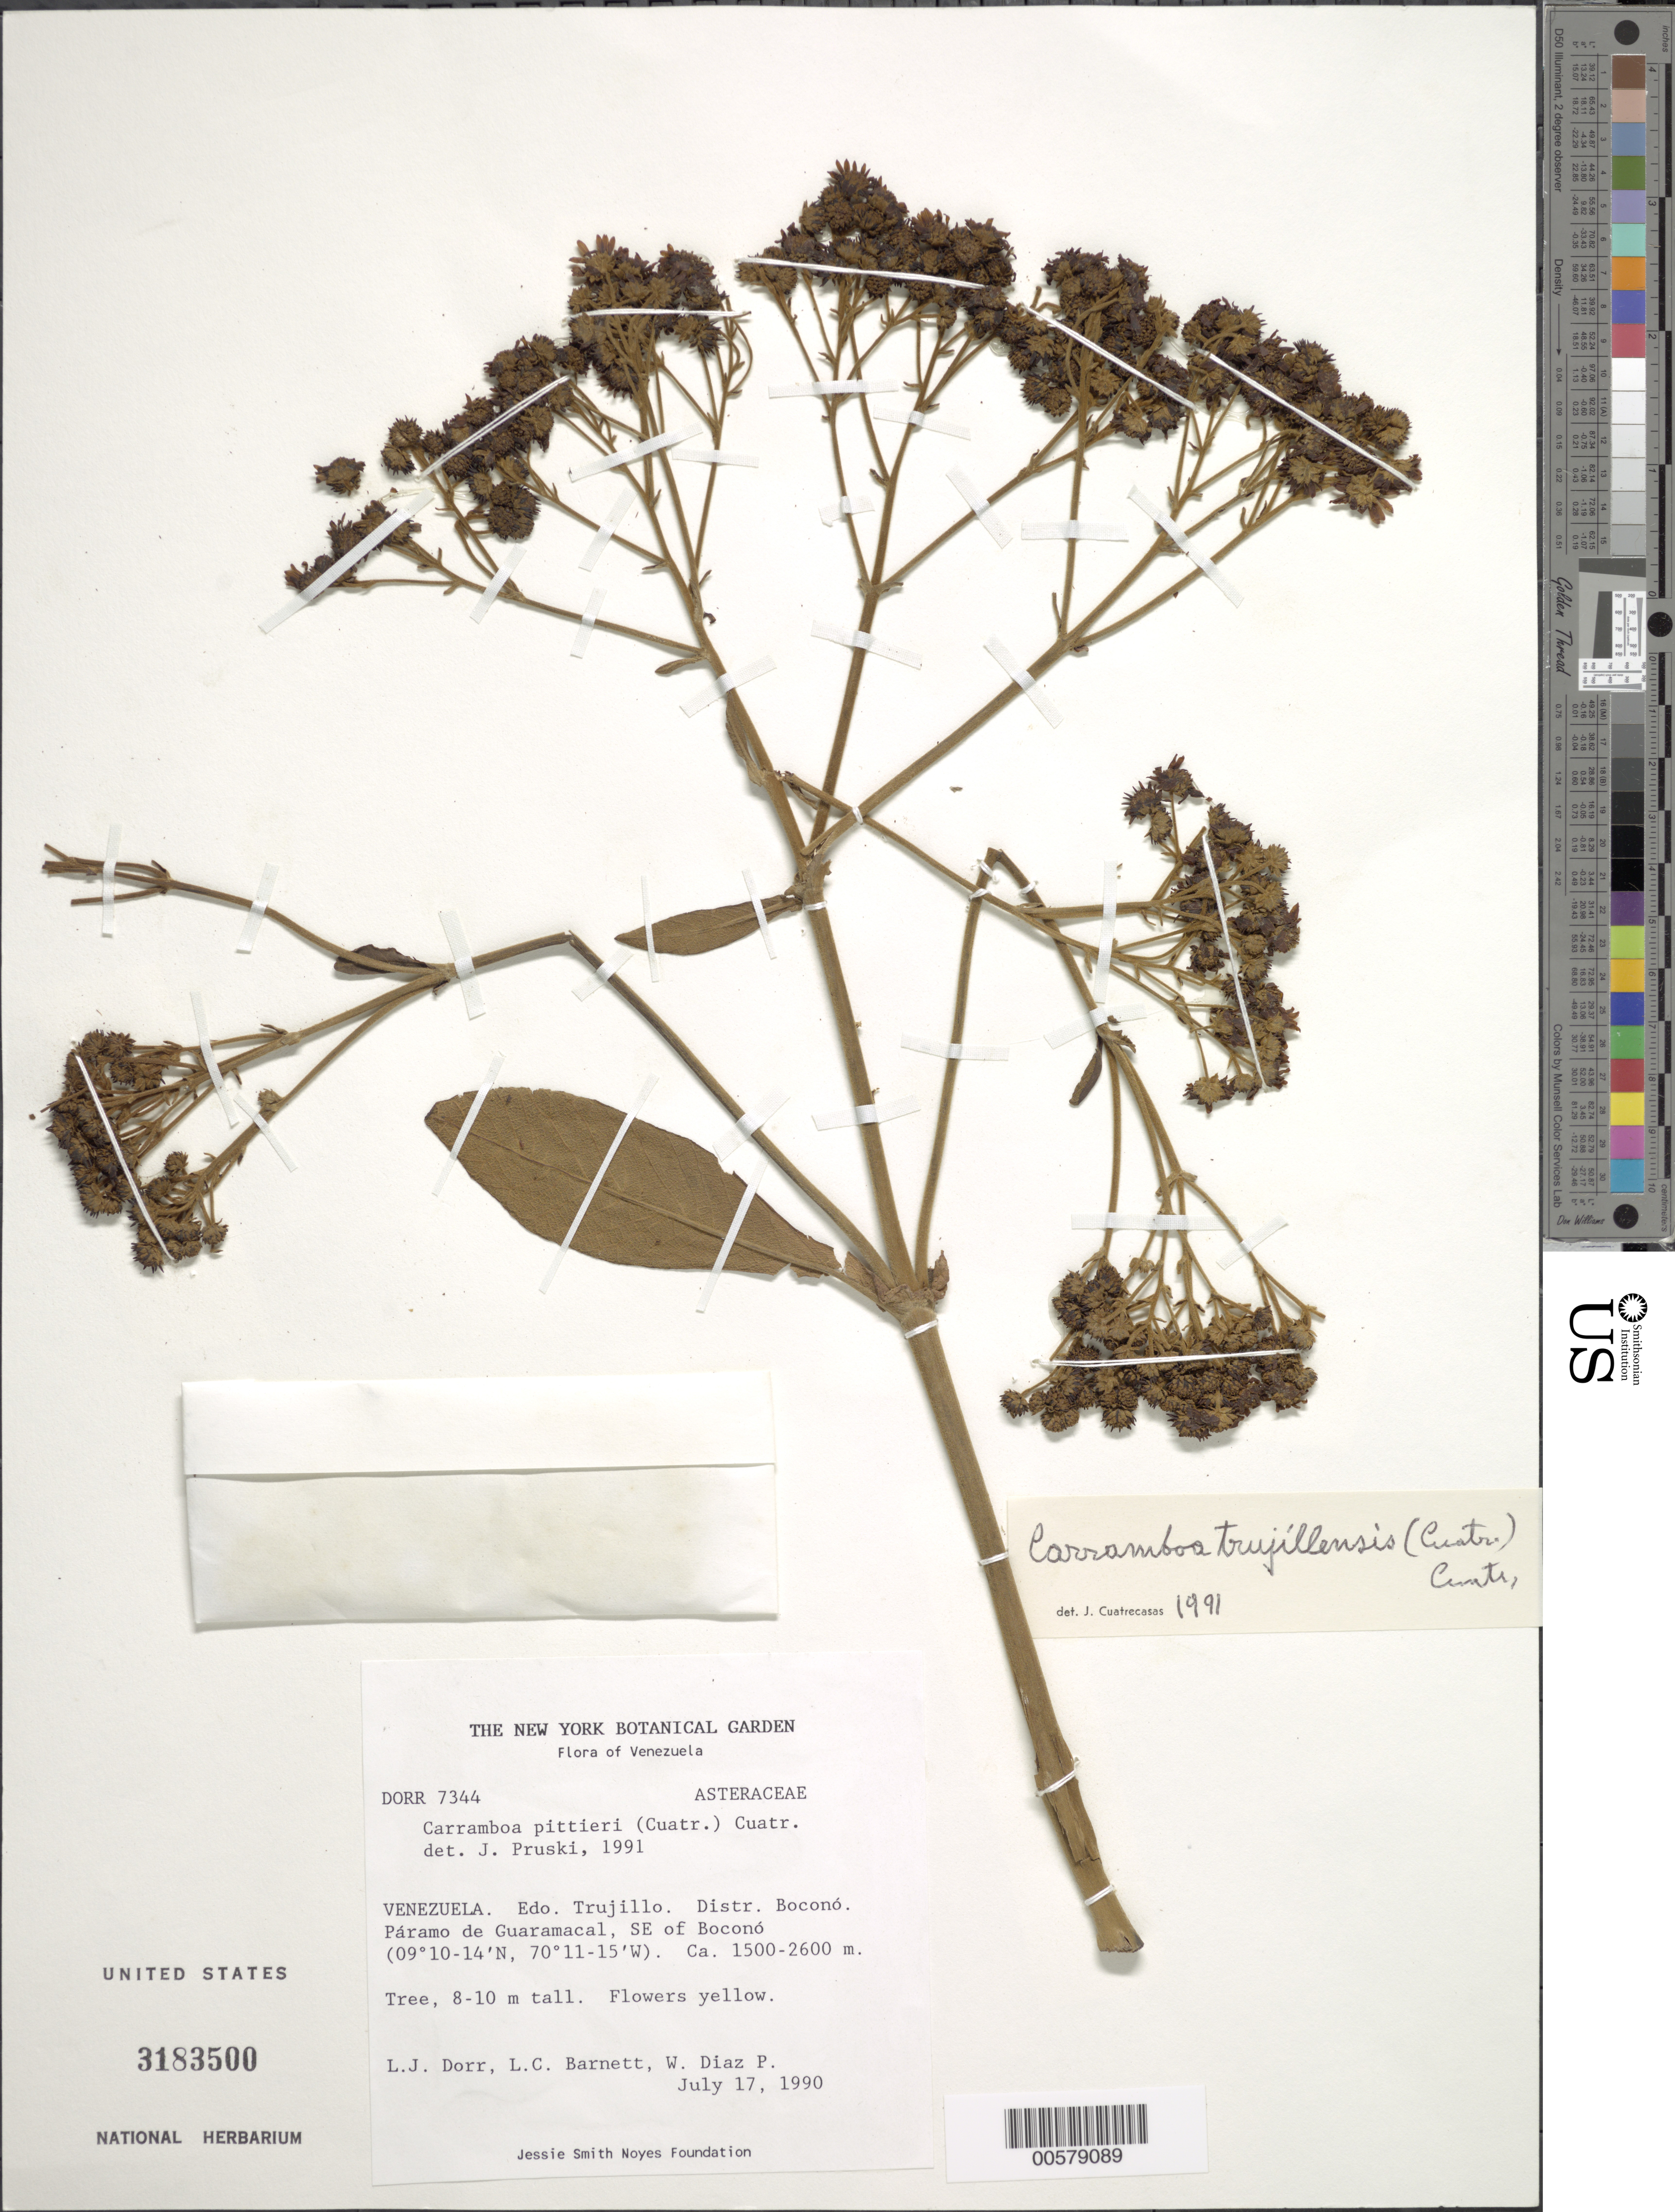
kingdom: Plantae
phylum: Tracheophyta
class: Magnoliopsida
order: Asterales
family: Asteraceae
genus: Carramboa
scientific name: Carramboa trujillensis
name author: (Cuatrec.) Cuatrec.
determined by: Cuatrecasas, J.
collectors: L. J. Dorr, L. C. Barnett & W. Díaz P.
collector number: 7344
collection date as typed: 17 Jul 1990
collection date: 1990-07-17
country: Venezuela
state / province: Trujillo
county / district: Boconó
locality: Paramo de Guaramacal, SE of Boconó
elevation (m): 1500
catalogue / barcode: US 3183500